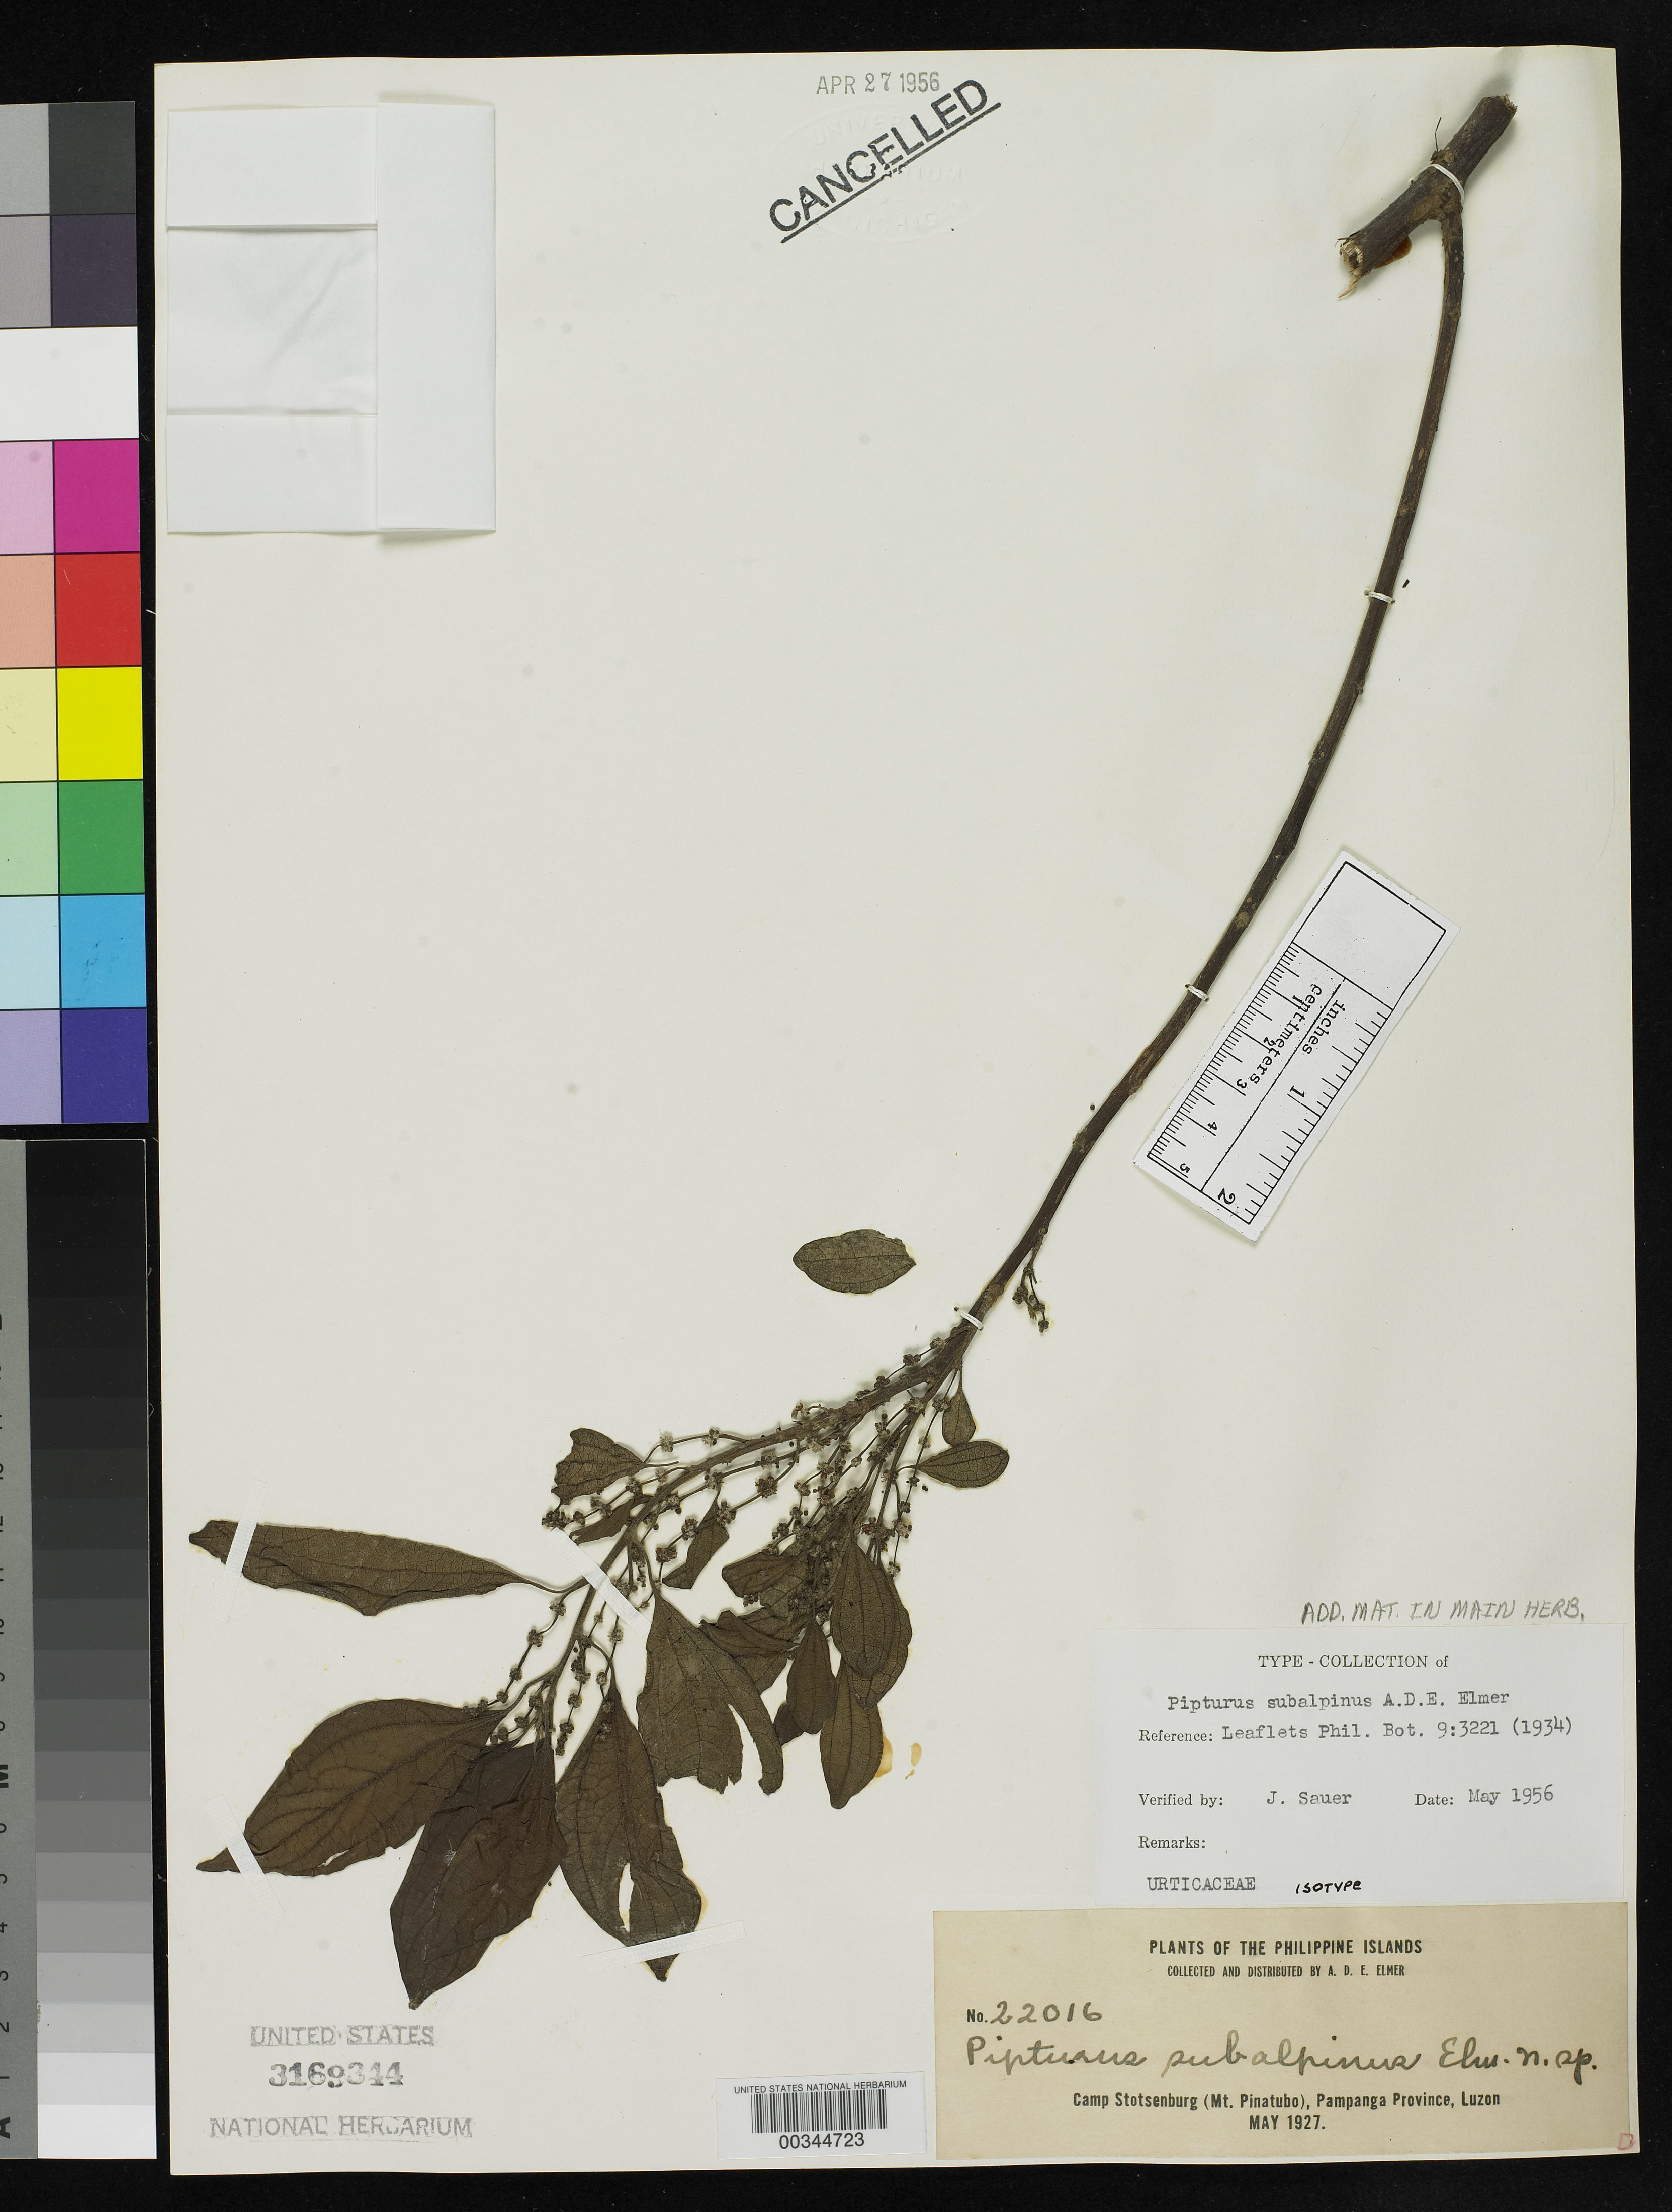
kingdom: Plantae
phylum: Tracheophyta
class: Magnoliopsida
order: Rosales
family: Urticaceae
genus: Pipturus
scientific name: Pipturus subalpinus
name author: Elmer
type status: Isotype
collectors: A. D. E. Elmer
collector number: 22016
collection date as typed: May 1927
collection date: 1927-05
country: Philippines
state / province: Central Luzon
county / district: Pampanga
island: Luzon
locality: Camp Stotsenburg, Mt. Pinatubo.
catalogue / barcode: US 3169344